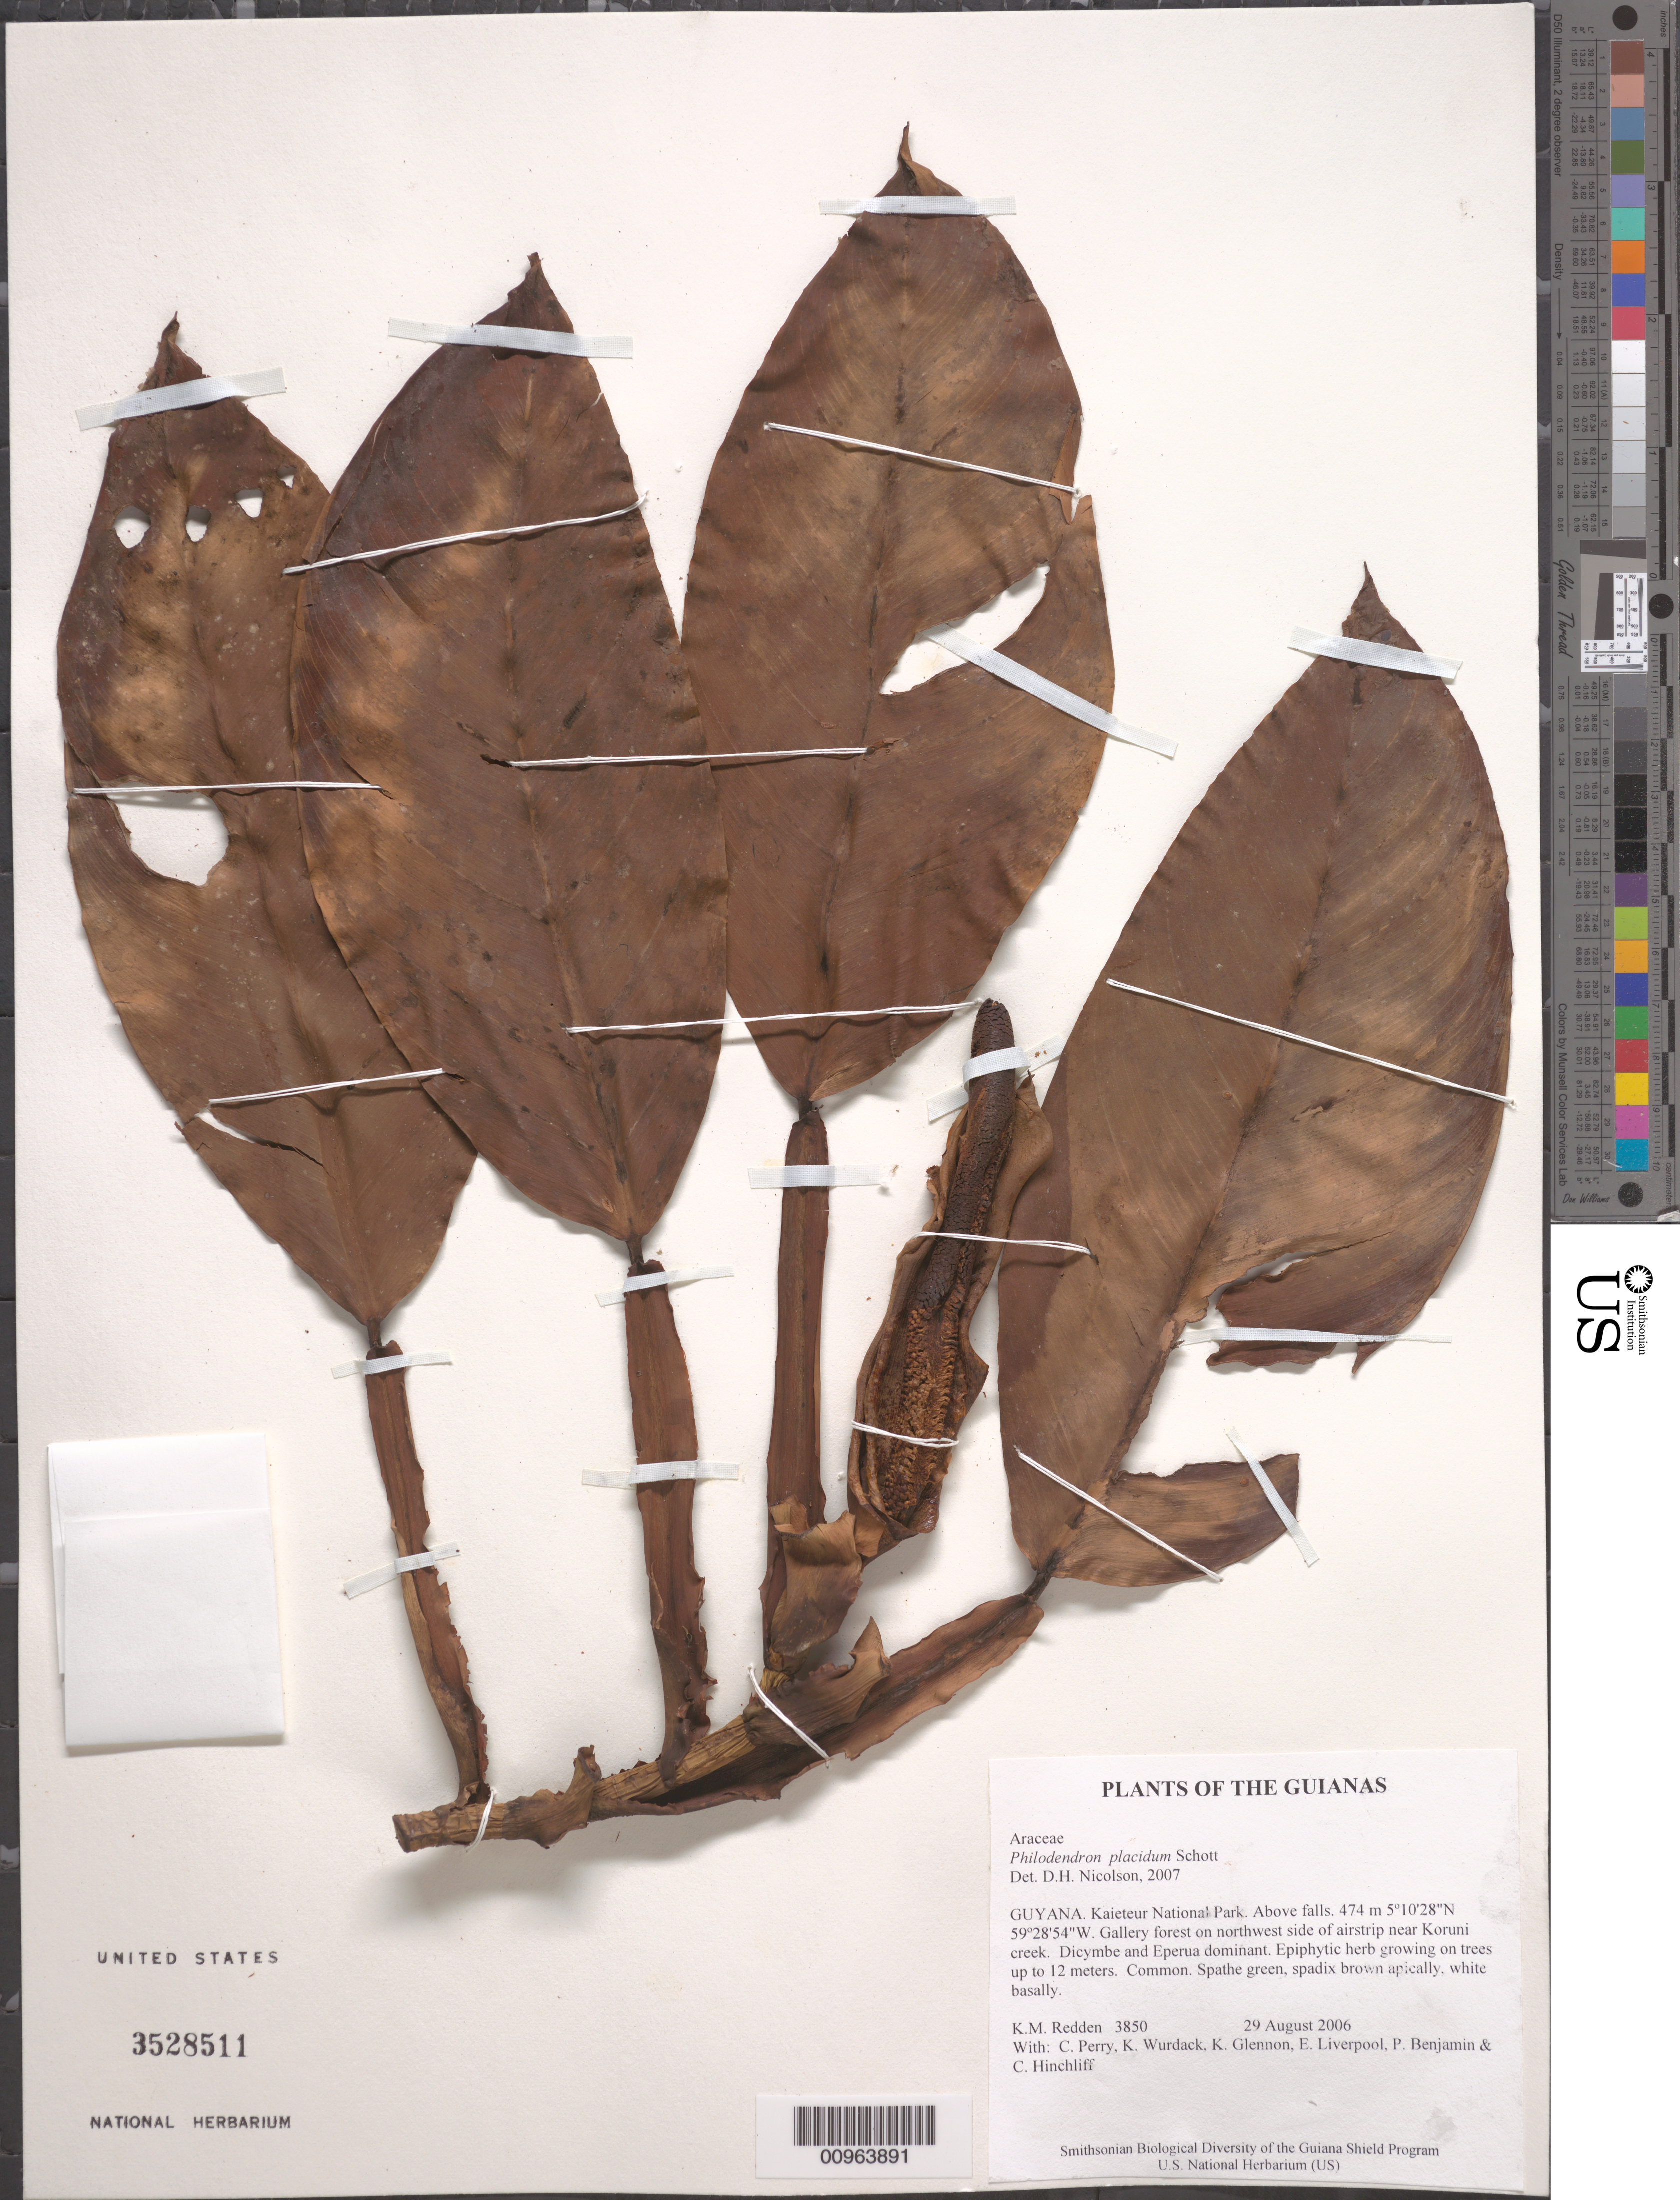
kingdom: Plantae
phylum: Tracheophyta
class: Liliopsida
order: Alismatales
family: Araceae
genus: Philodendron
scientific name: Philodendron placidum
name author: Schott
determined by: Nicolson, Dan H.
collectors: K. M. Redden, C. Perry, K. Wurdack, K. Glennon, E. Liverpool, P. Benjamin & C. E. Hinchliff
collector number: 3850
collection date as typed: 29 August 2006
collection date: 2006-08-29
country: Guyana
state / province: Potaro-Siparuni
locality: Kaieteur National Park. Above falls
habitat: Gallery forest on northwest side of airstrip near Koruni creek. Dicymbe and Eperua dominant.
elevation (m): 474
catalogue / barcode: US 3528511